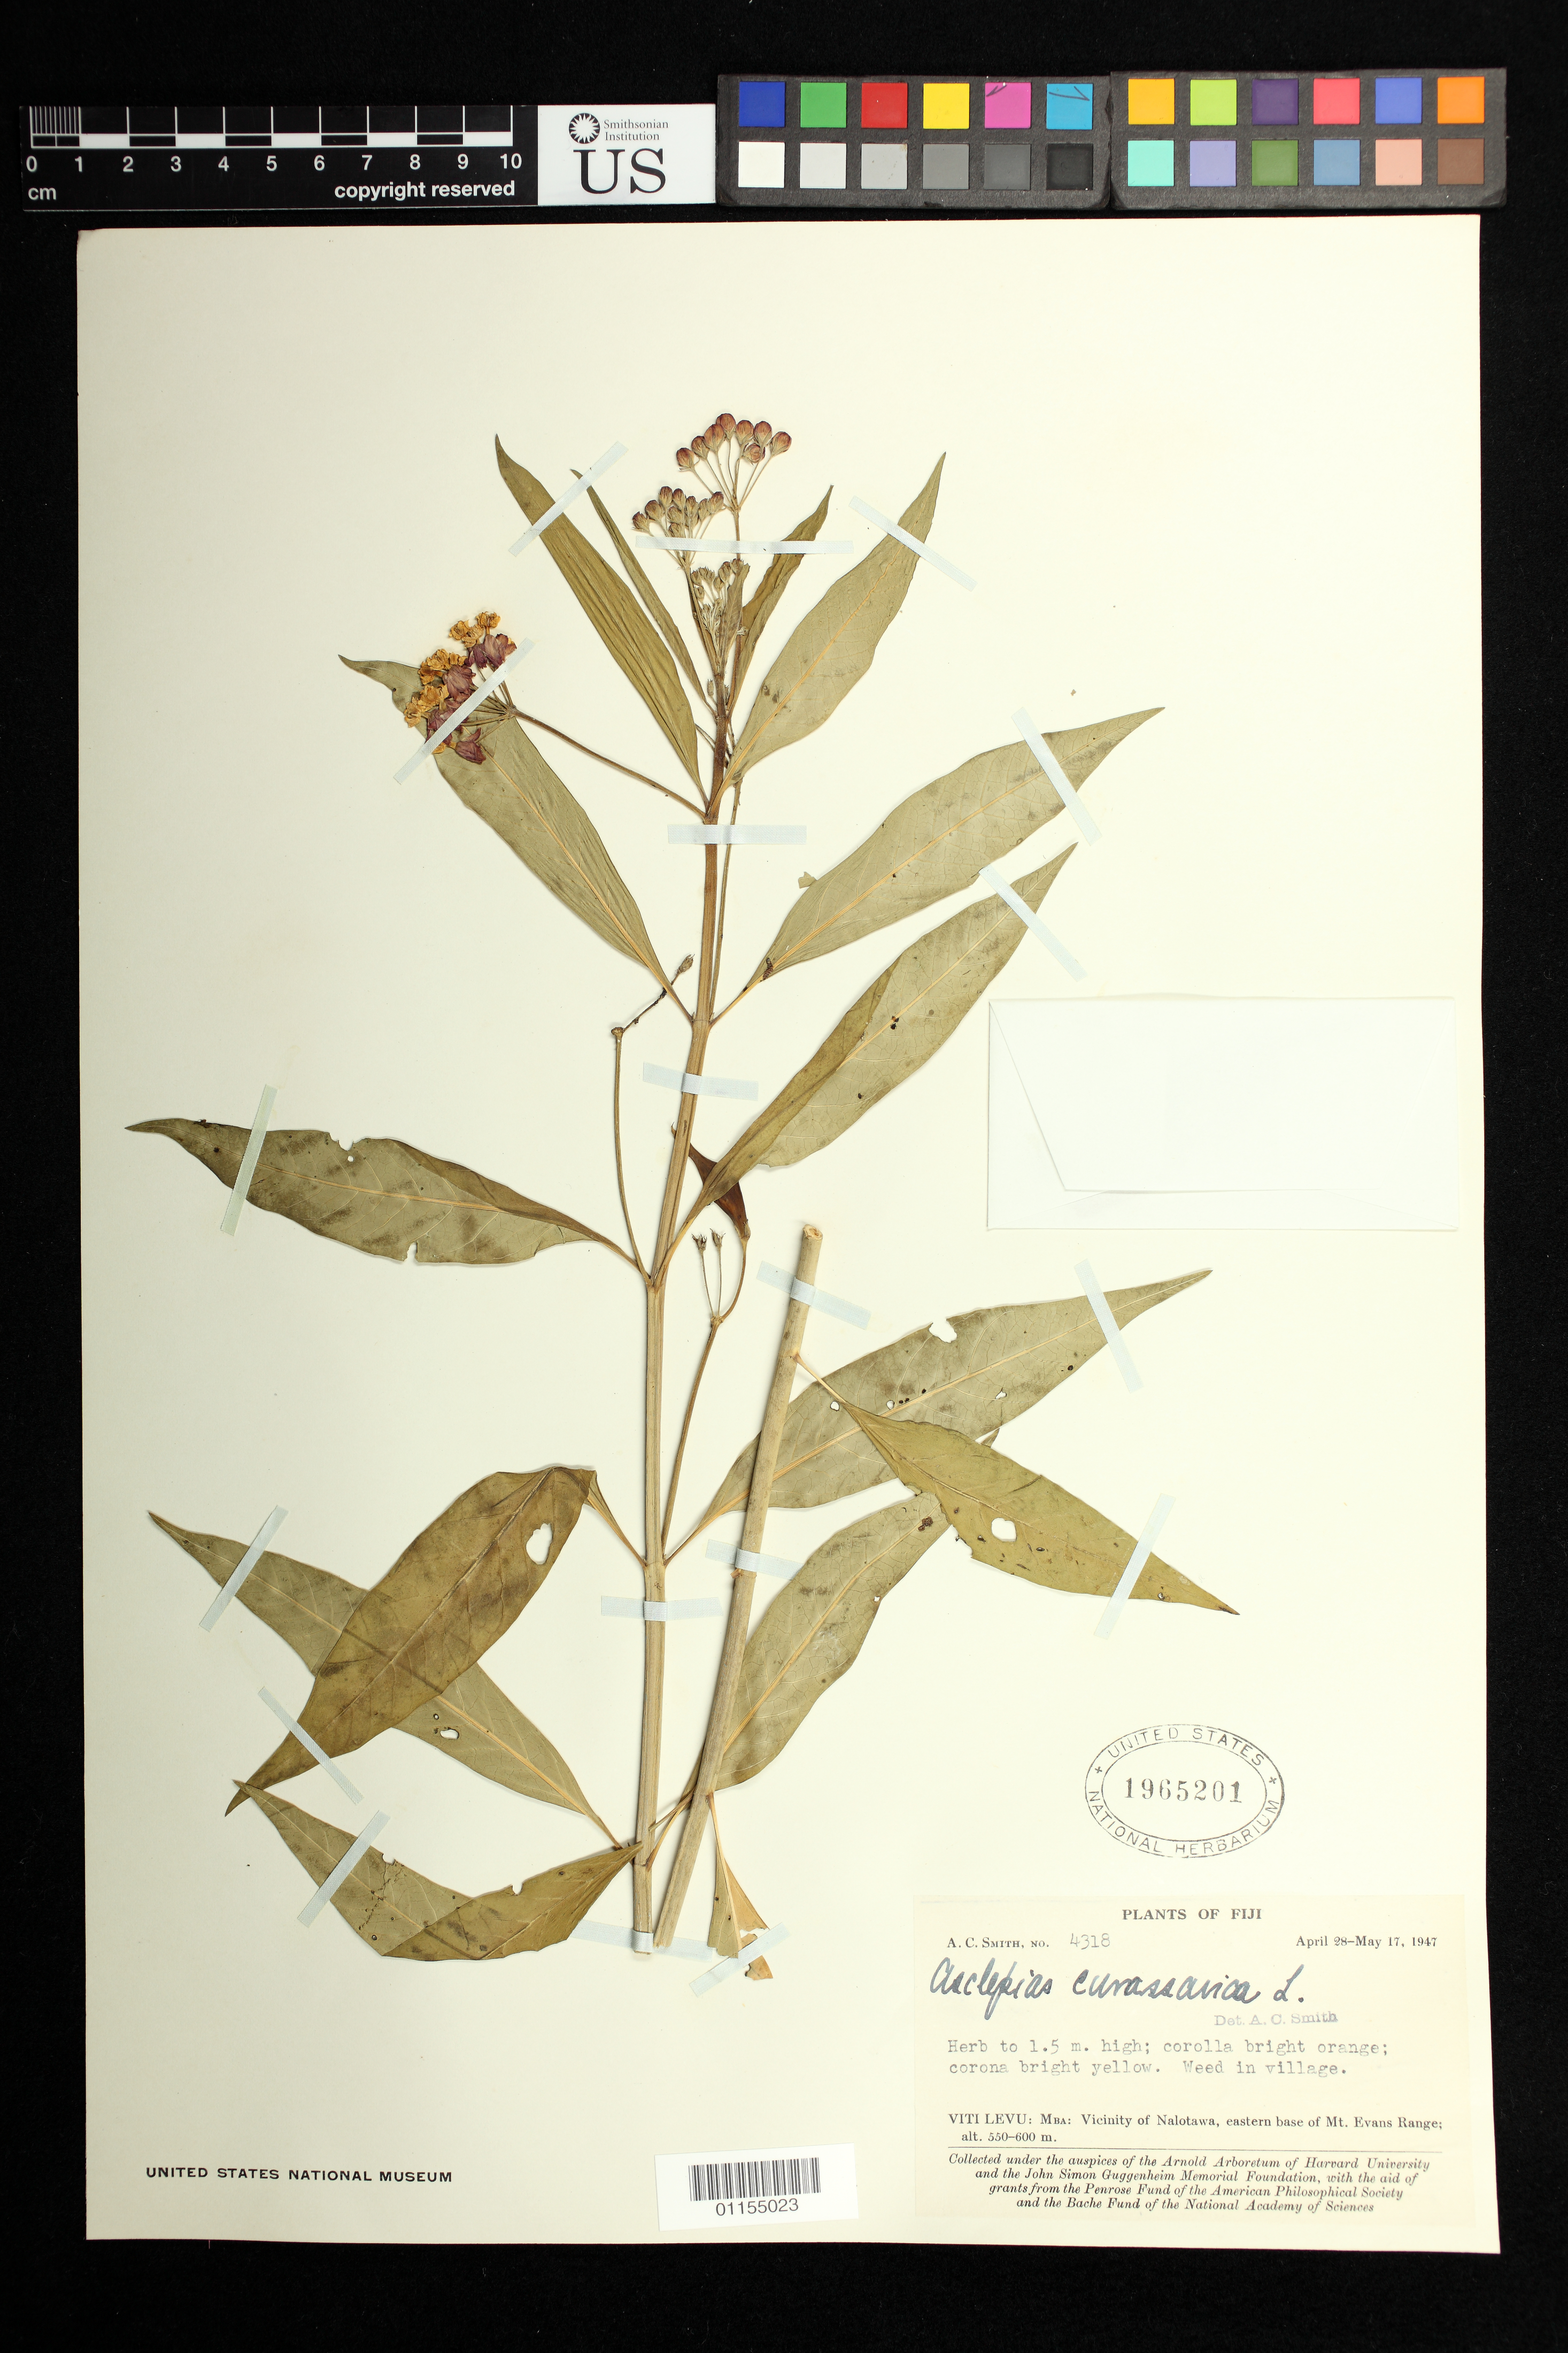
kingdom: Plantae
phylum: Tracheophyta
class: Magnoliopsida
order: Gentianales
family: Apocynaceae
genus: Asclepias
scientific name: Asclepias curassavica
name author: L.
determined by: Smith, A. C.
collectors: A. C. Smith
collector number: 4318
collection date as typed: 28 Apr 1947 to 17 May 1947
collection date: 1947-04-28/1947-05-17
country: Fiji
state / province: Western Division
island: Viti Levu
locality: Mba Prov., vicinity of nalotawa, e base of mt. evans range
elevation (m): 550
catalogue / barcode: US 1965201